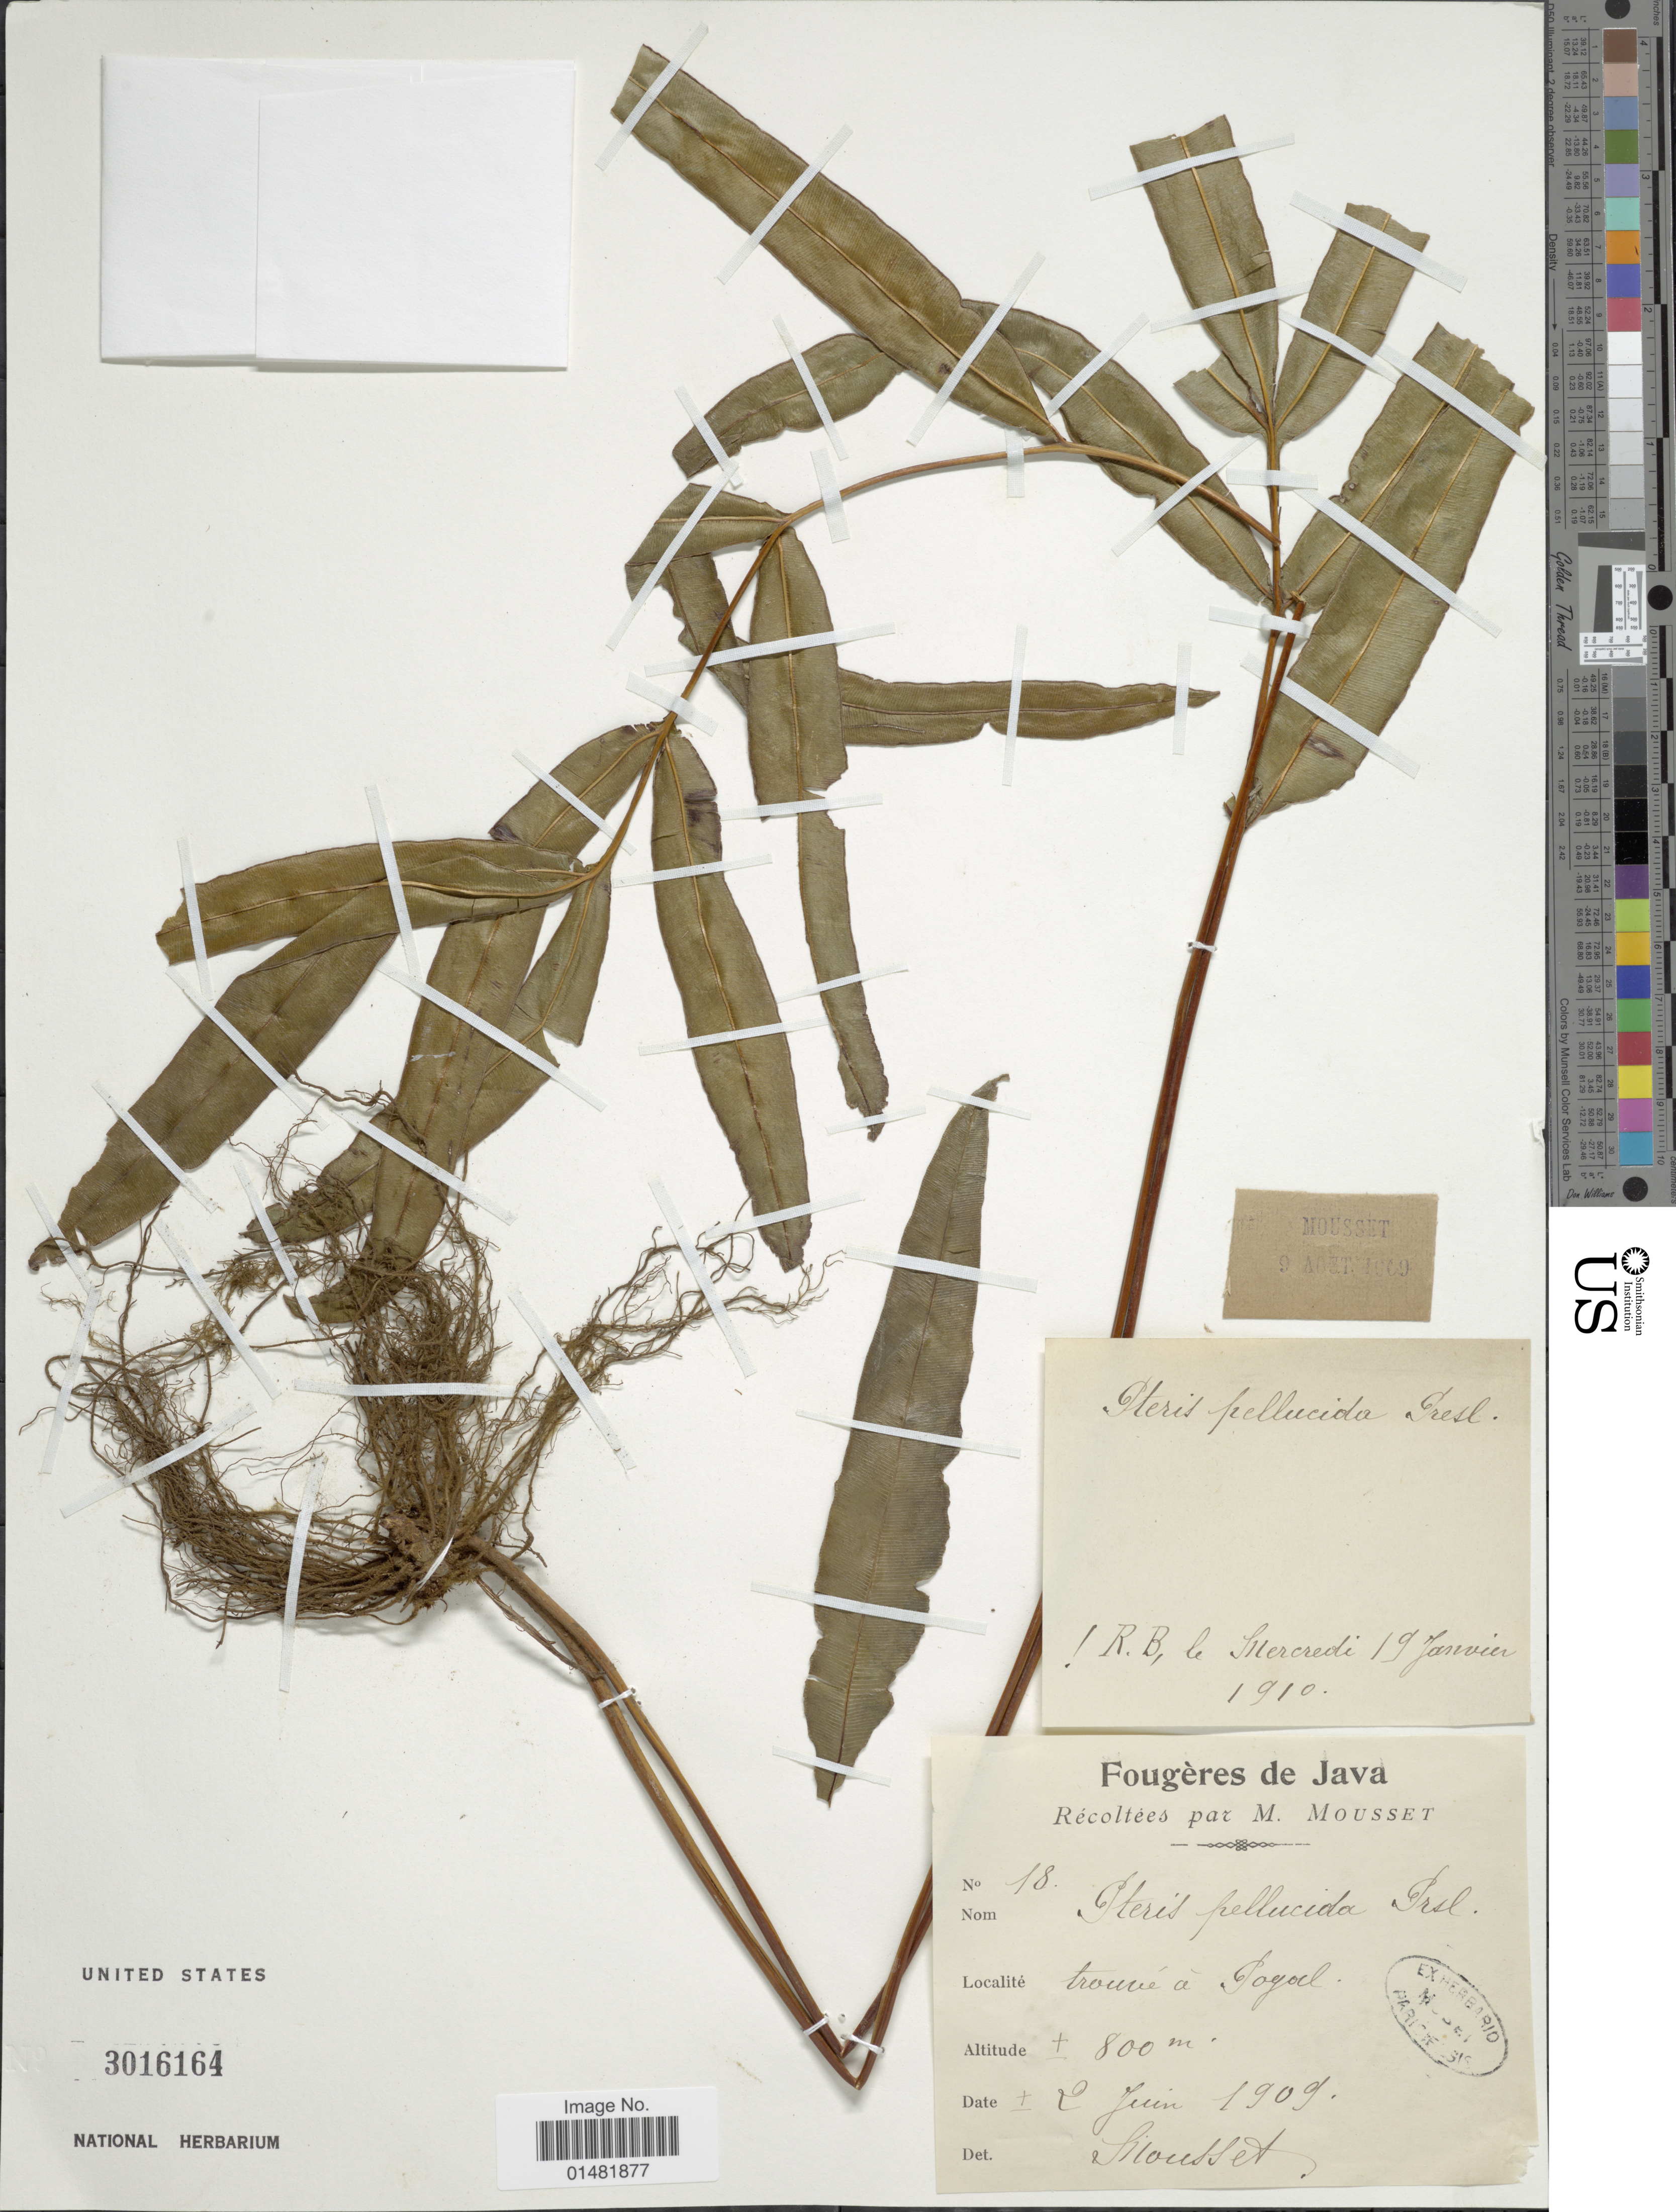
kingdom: Plantae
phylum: Tracheophyta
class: Polypodiopsida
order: Polypodiales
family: Pteridaceae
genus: Pteris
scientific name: Pteris pellucida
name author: C. Presl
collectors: Mousset, --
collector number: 18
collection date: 1909-06-02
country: Indonesia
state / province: Java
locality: Trouvé a Pogal.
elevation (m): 800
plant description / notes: Corrected "Poyal" to Pogal.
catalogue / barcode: US 3016164